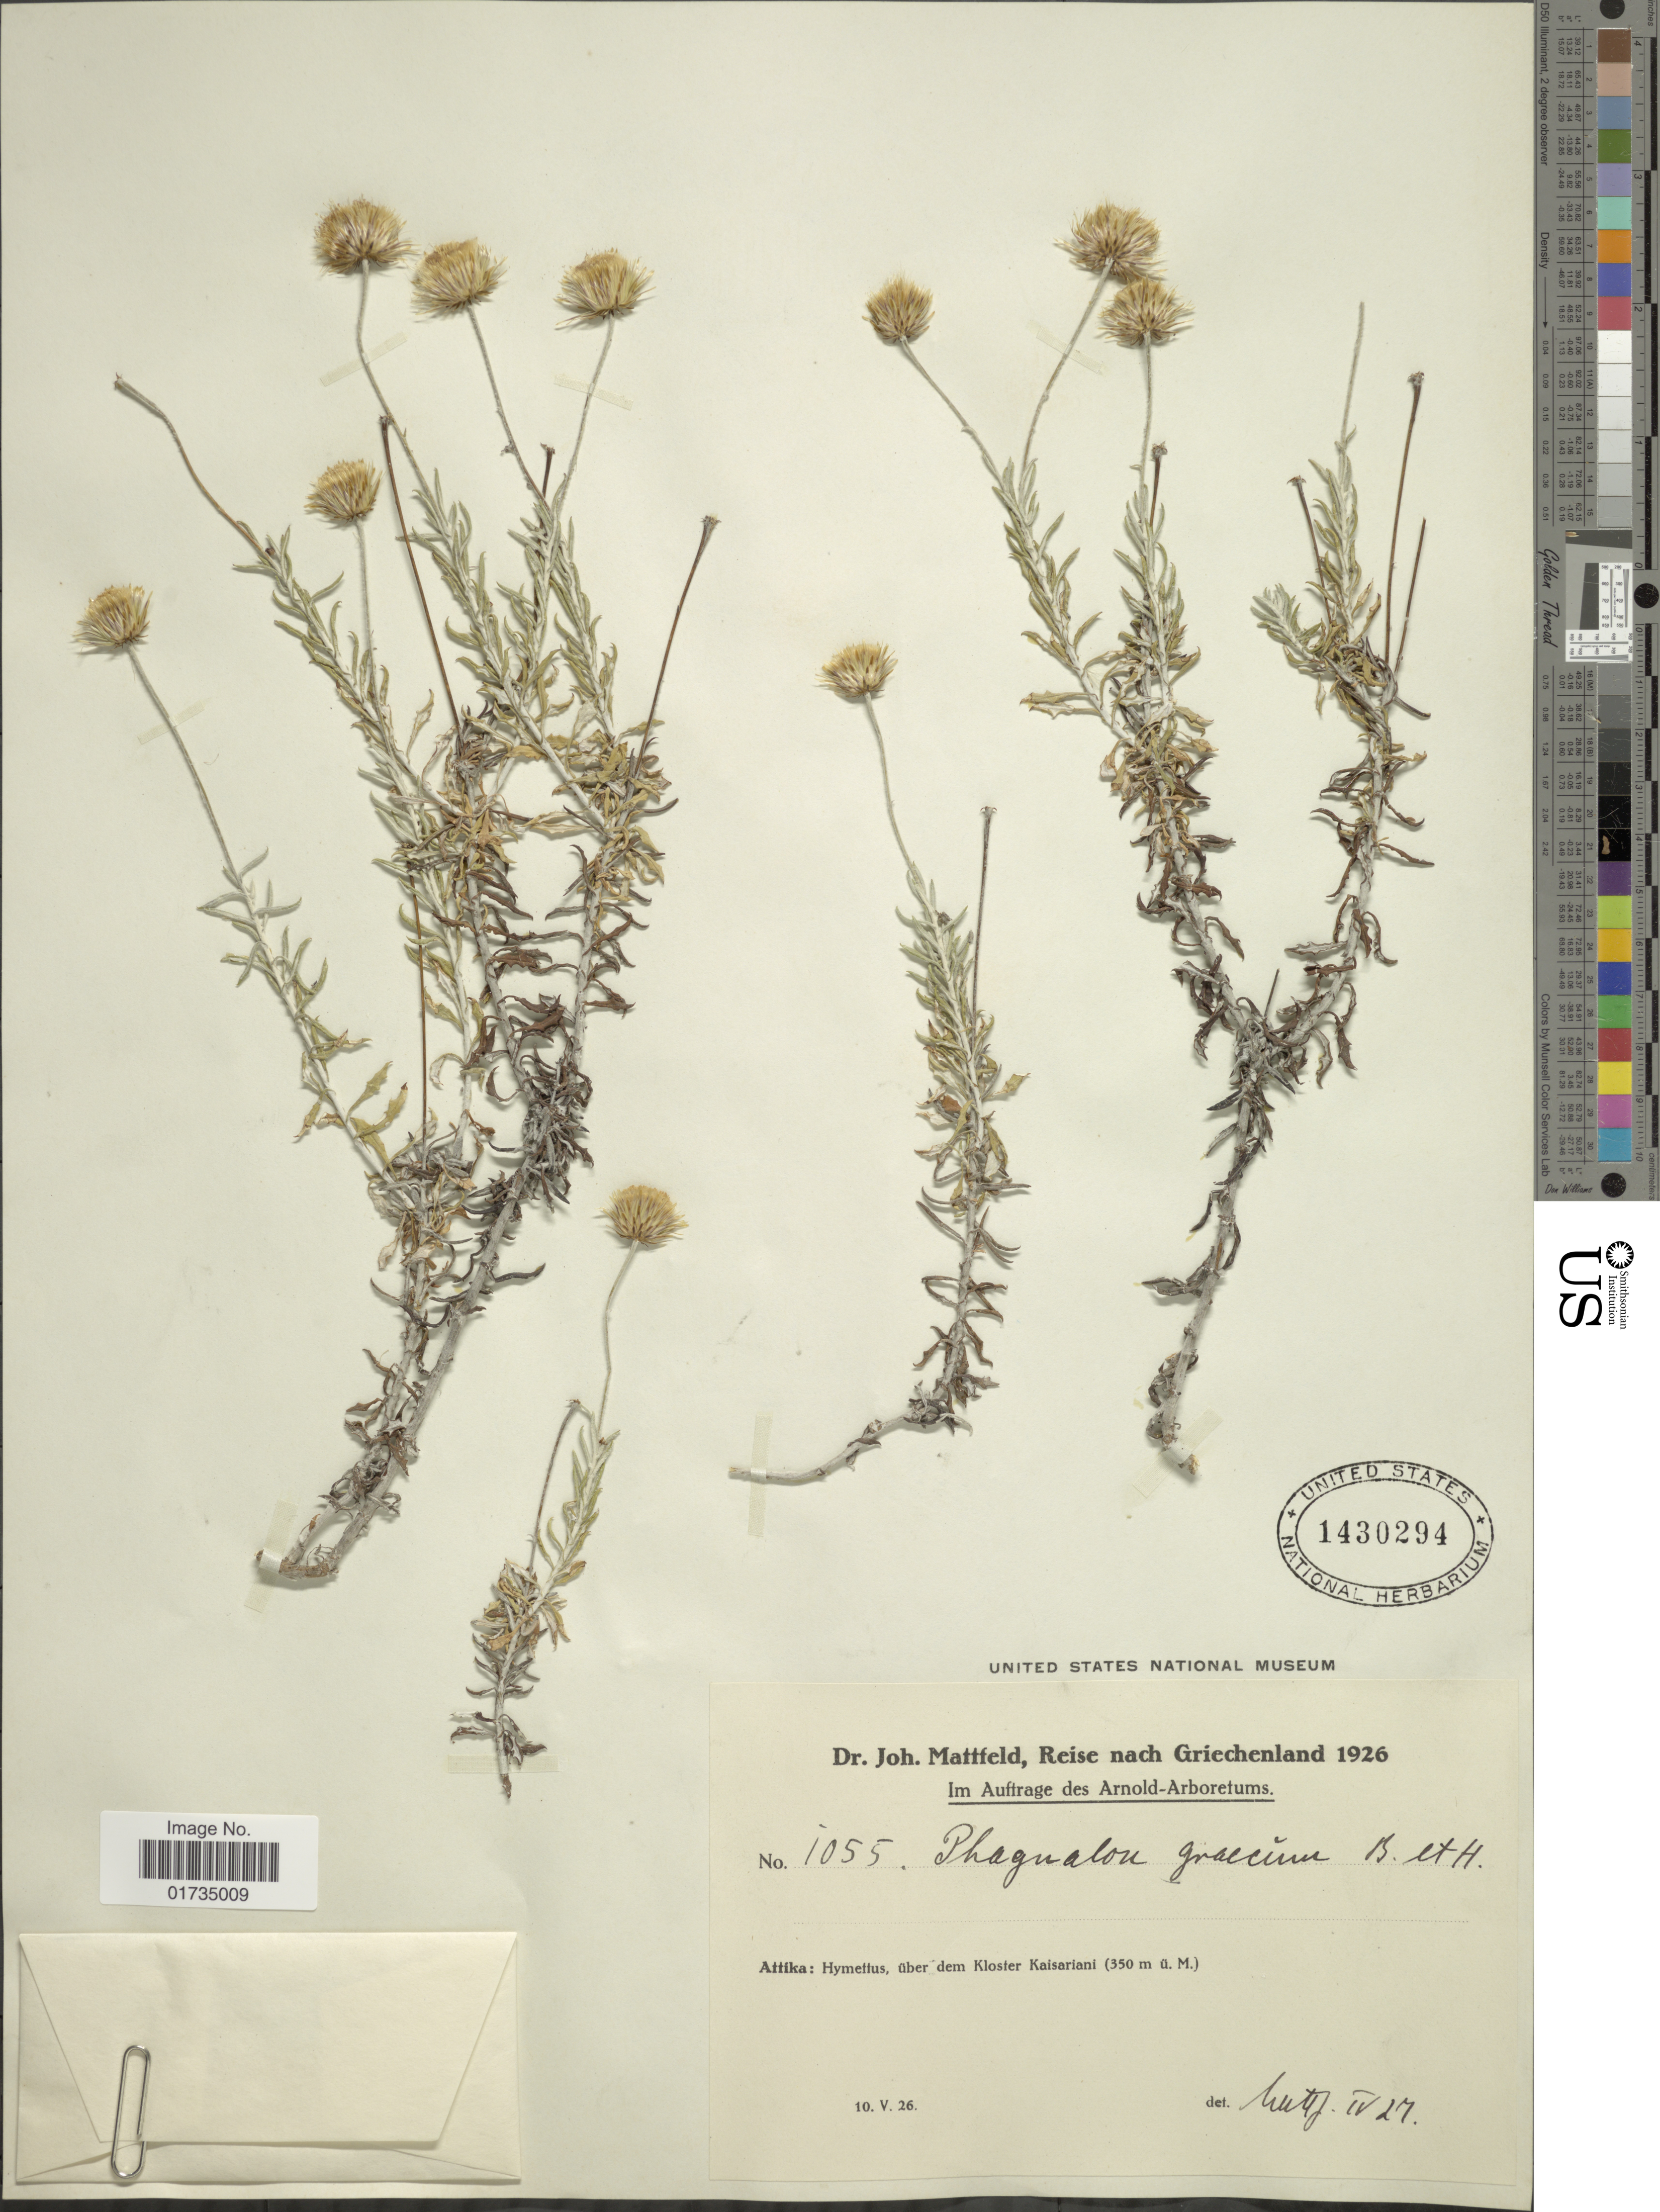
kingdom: Plantae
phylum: Tracheophyta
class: Magnoliopsida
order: Asterales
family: Asteraceae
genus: Phagnalon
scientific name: Phagnalon graecum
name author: Boiss. & Heldr.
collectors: J. Mattfeld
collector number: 1055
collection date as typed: Transcribed d/m/y: 10/5/26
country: Greece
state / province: Attica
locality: Attika: Hymettus, uber dem Kloster Kaisariani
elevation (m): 350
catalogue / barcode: US 1430294